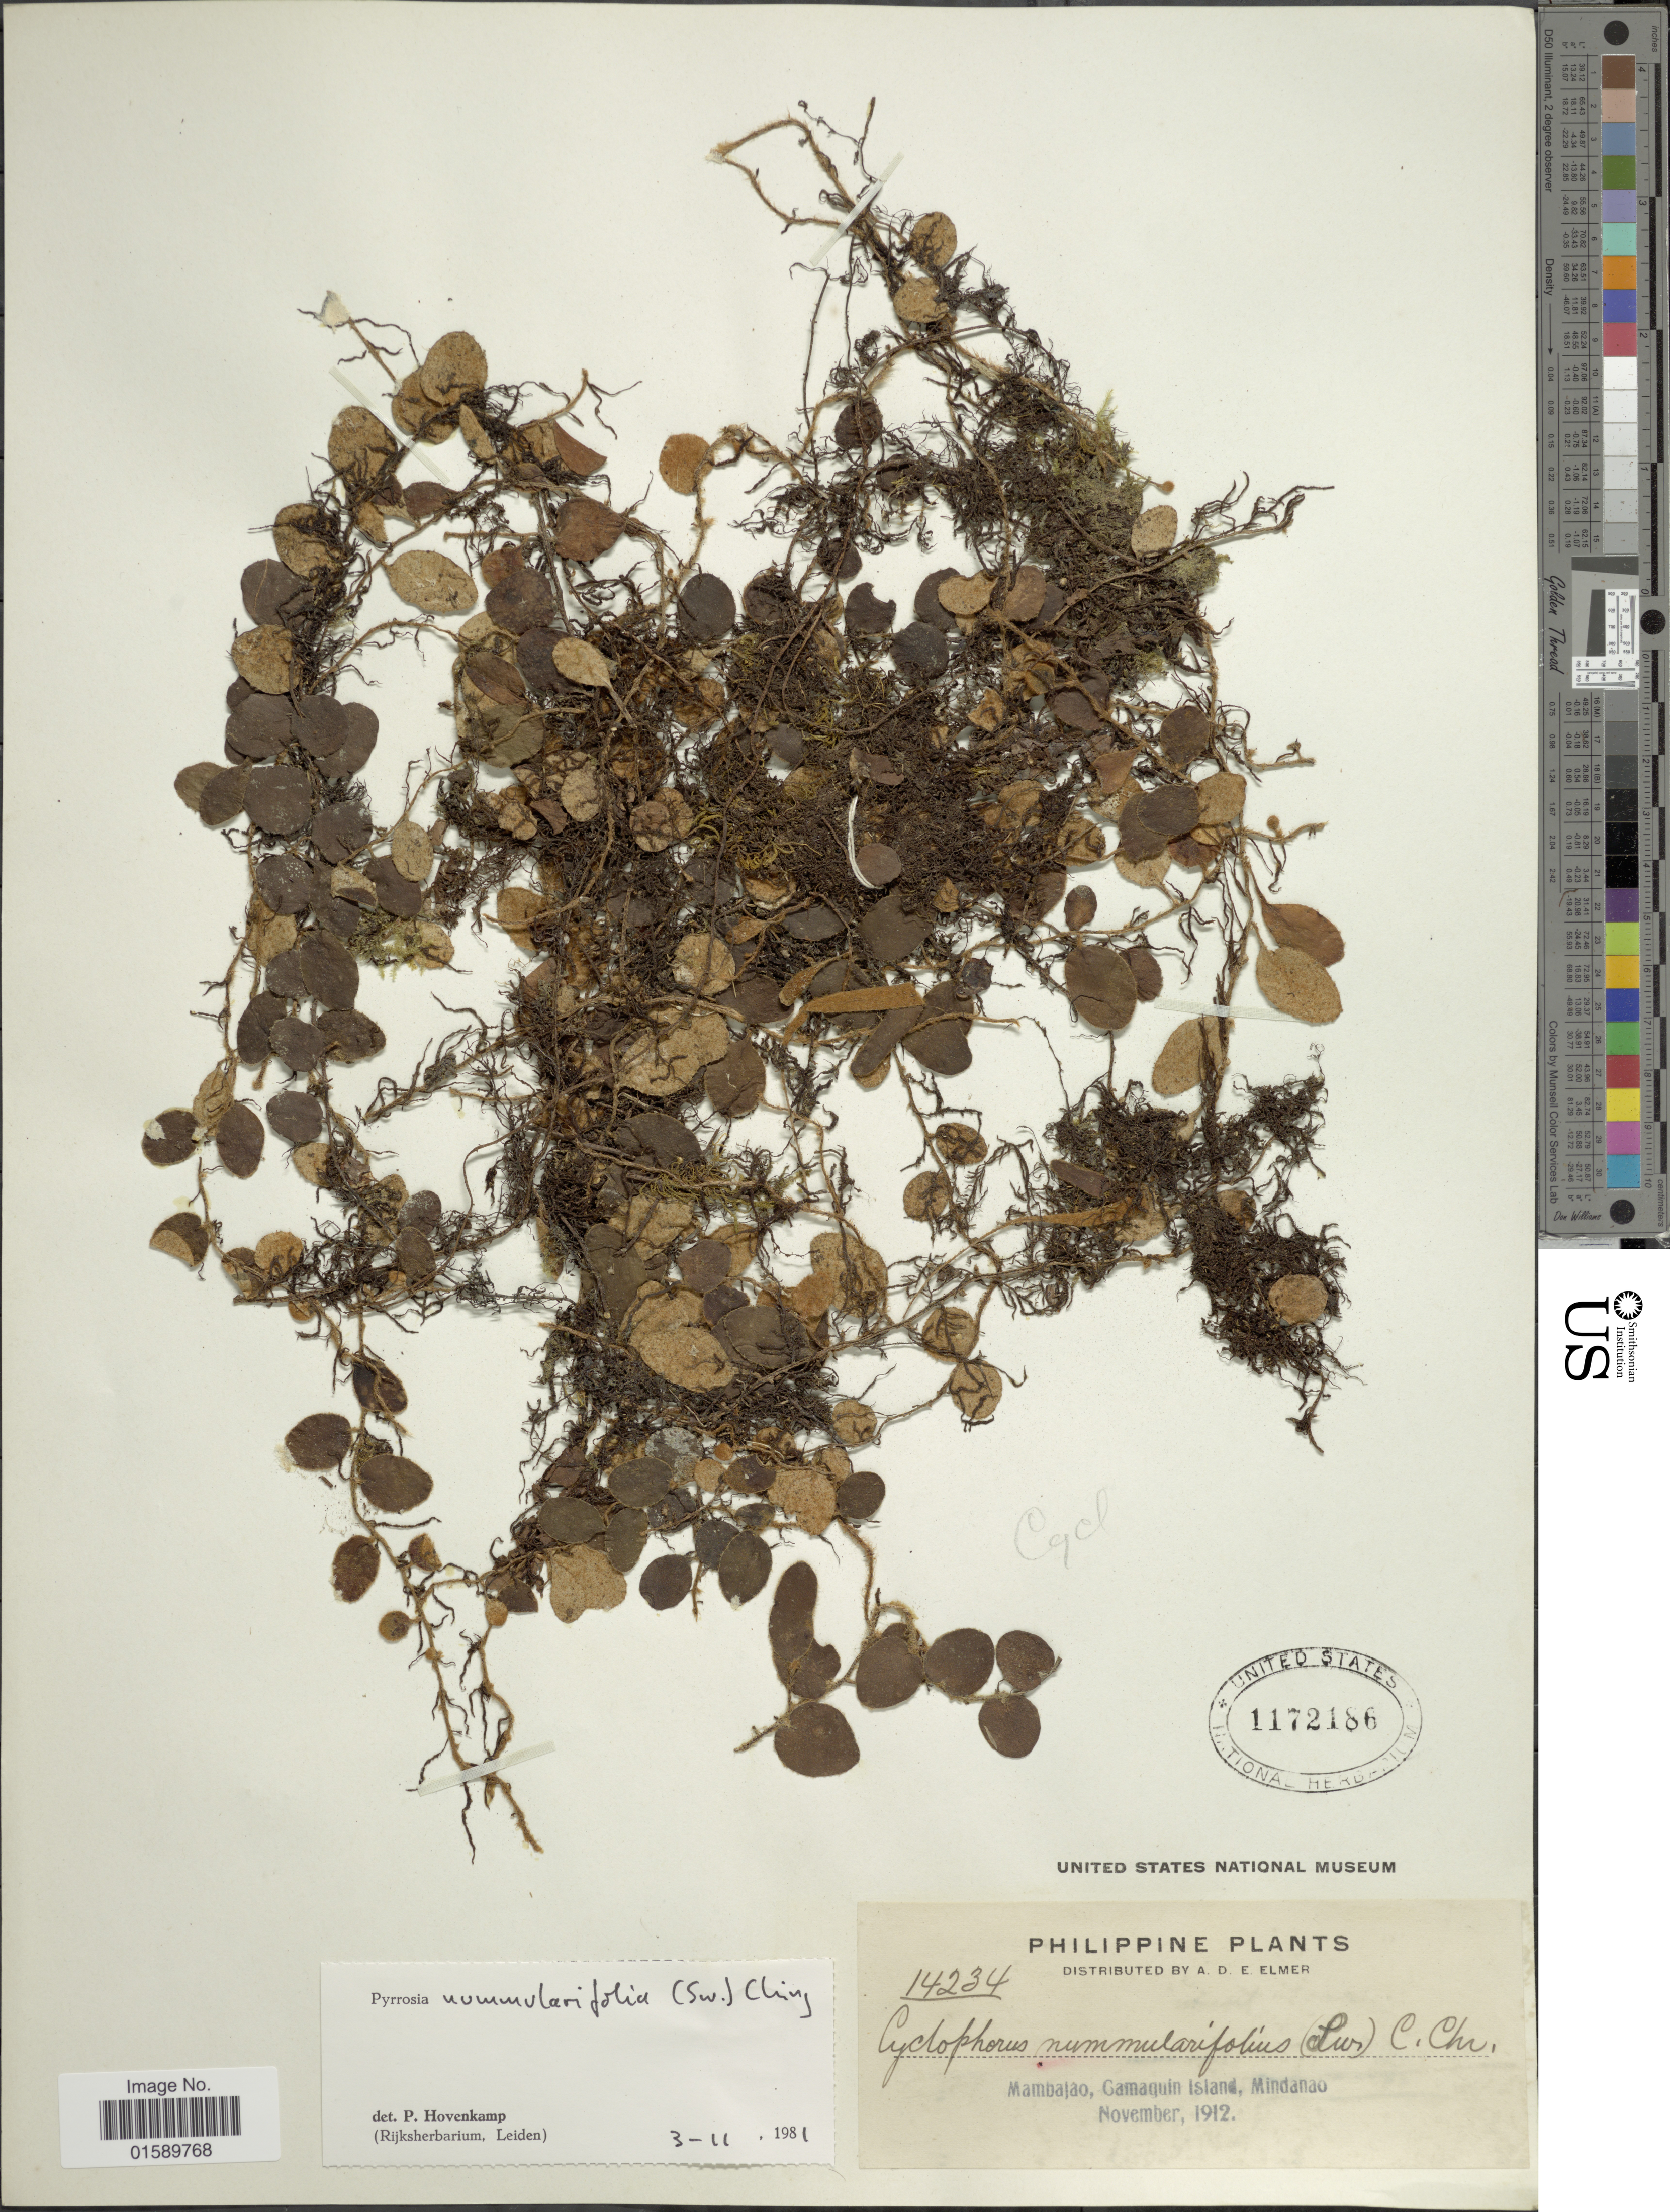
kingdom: Plantae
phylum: Tracheophyta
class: Polypodiopsida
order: Polypodiales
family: Polypodiaceae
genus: Pyrrosia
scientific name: Pyrrosia nummularifolia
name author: (Sw.) Ching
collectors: A. D. E. Elmer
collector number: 14234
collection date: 1912-11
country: Philippines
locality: Mambajao, Camaguin Island, Mindanao.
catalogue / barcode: US 1172186